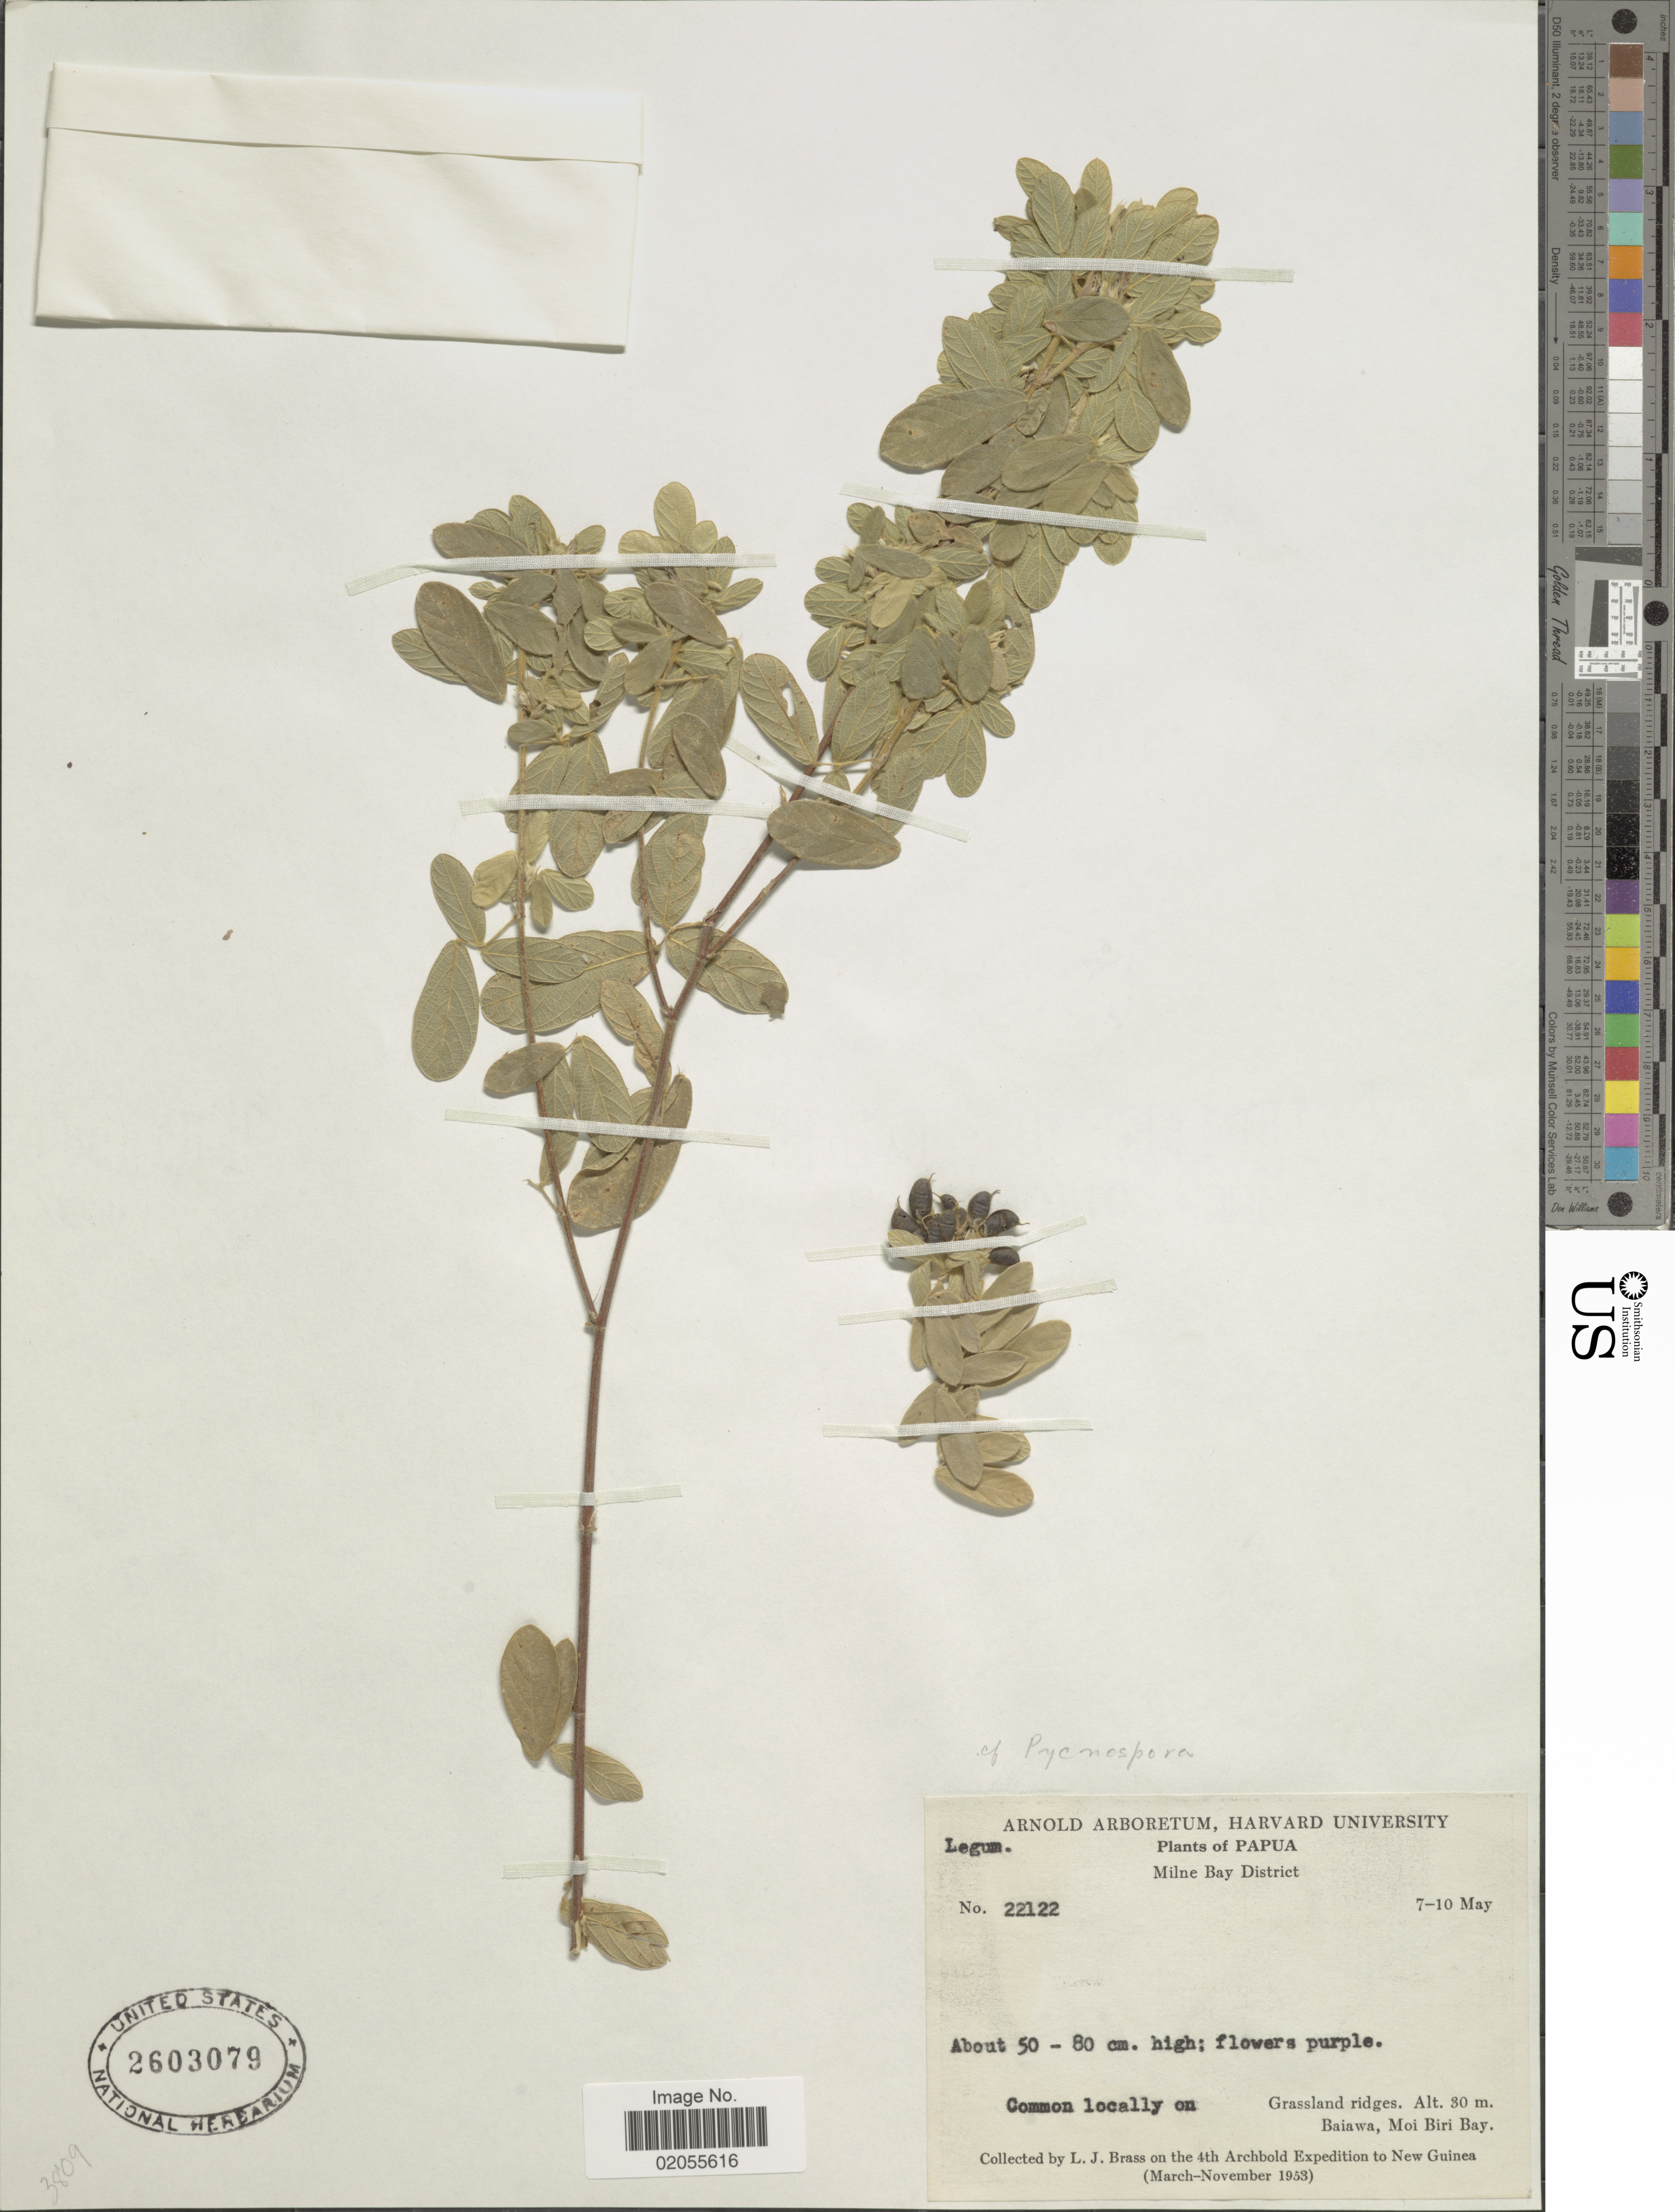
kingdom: Plantae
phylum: Tracheophyta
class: Magnoliopsida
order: Fabales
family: Fabaceae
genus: Pycnospora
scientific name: Pycnospora sp.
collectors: L. J. Brass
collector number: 22122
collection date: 1953-05-07/1953-05-10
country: Papua New Guinea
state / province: Milne Bay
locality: Baiawa, Moi Biri Bay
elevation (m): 30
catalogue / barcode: US 2603079